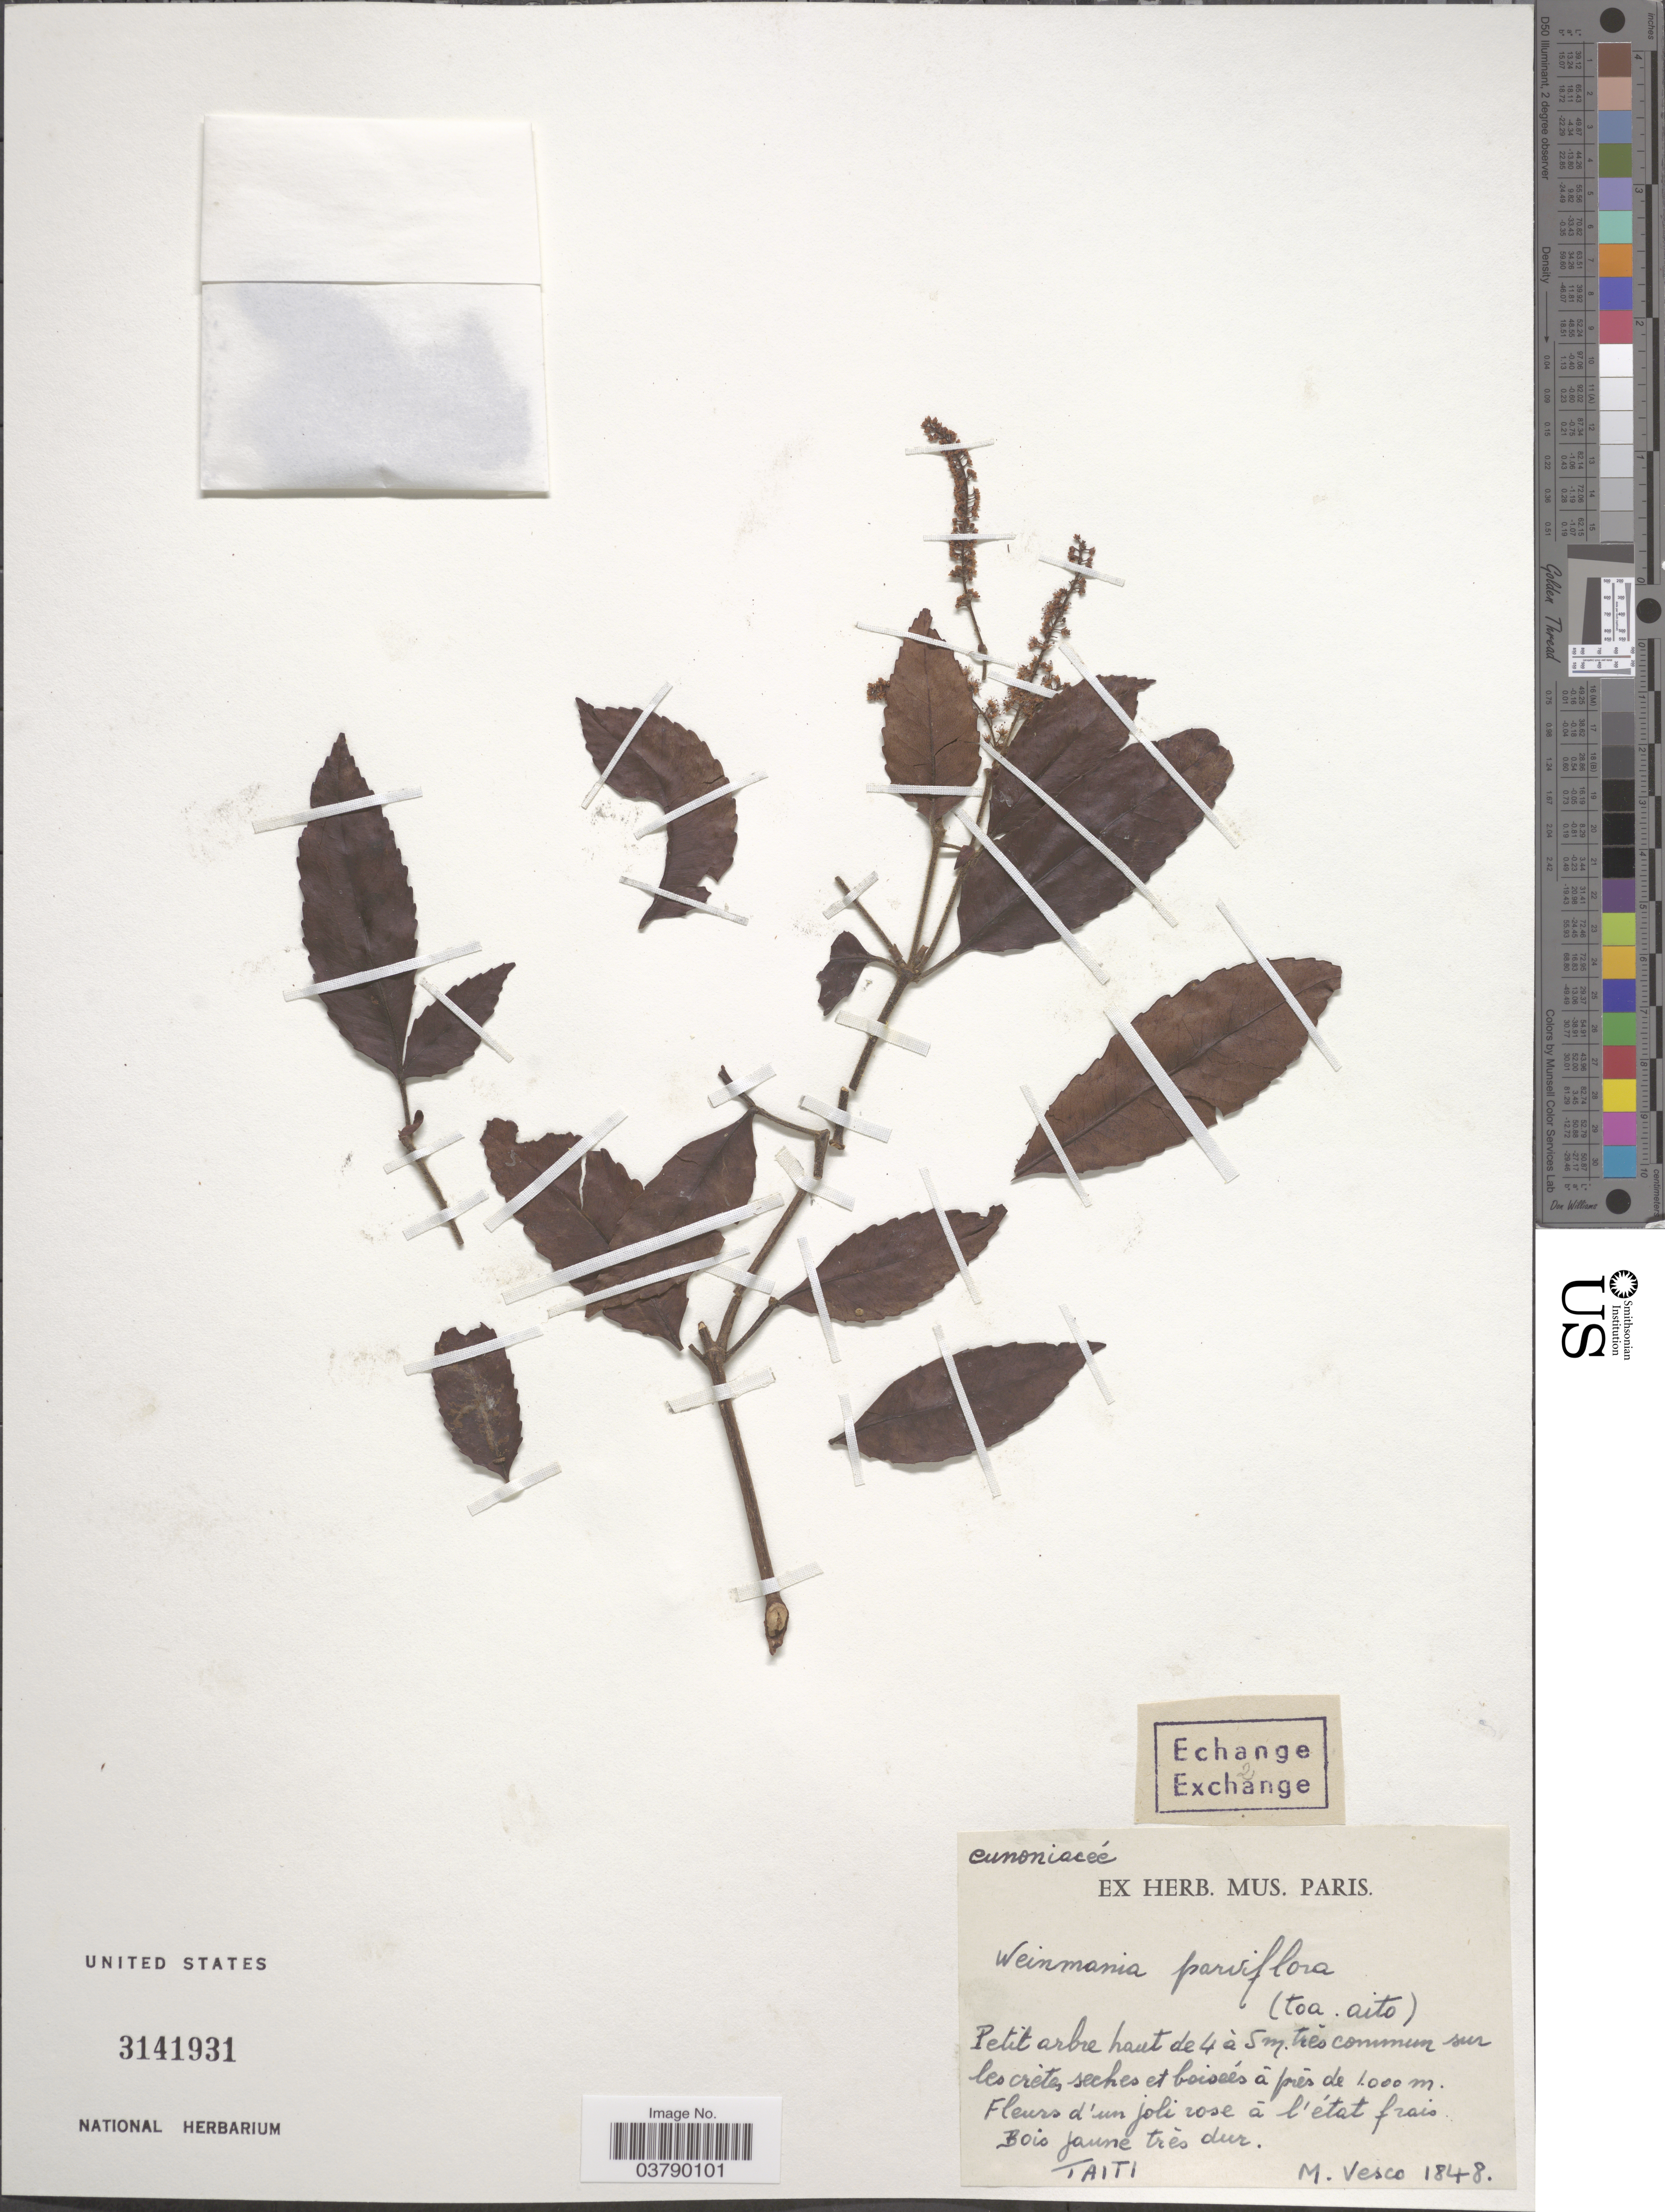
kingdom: Plantae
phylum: Tracheophyta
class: Magnoliopsida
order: Oxalidales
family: Cunoniaceae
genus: Pterophylla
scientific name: Pterophylla parviflora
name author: (G. Forst.) Pillon & H.C. Hopkins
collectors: M. Vesco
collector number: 1848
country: French Polynesia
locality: Taiti.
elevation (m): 1000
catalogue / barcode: US 3141931